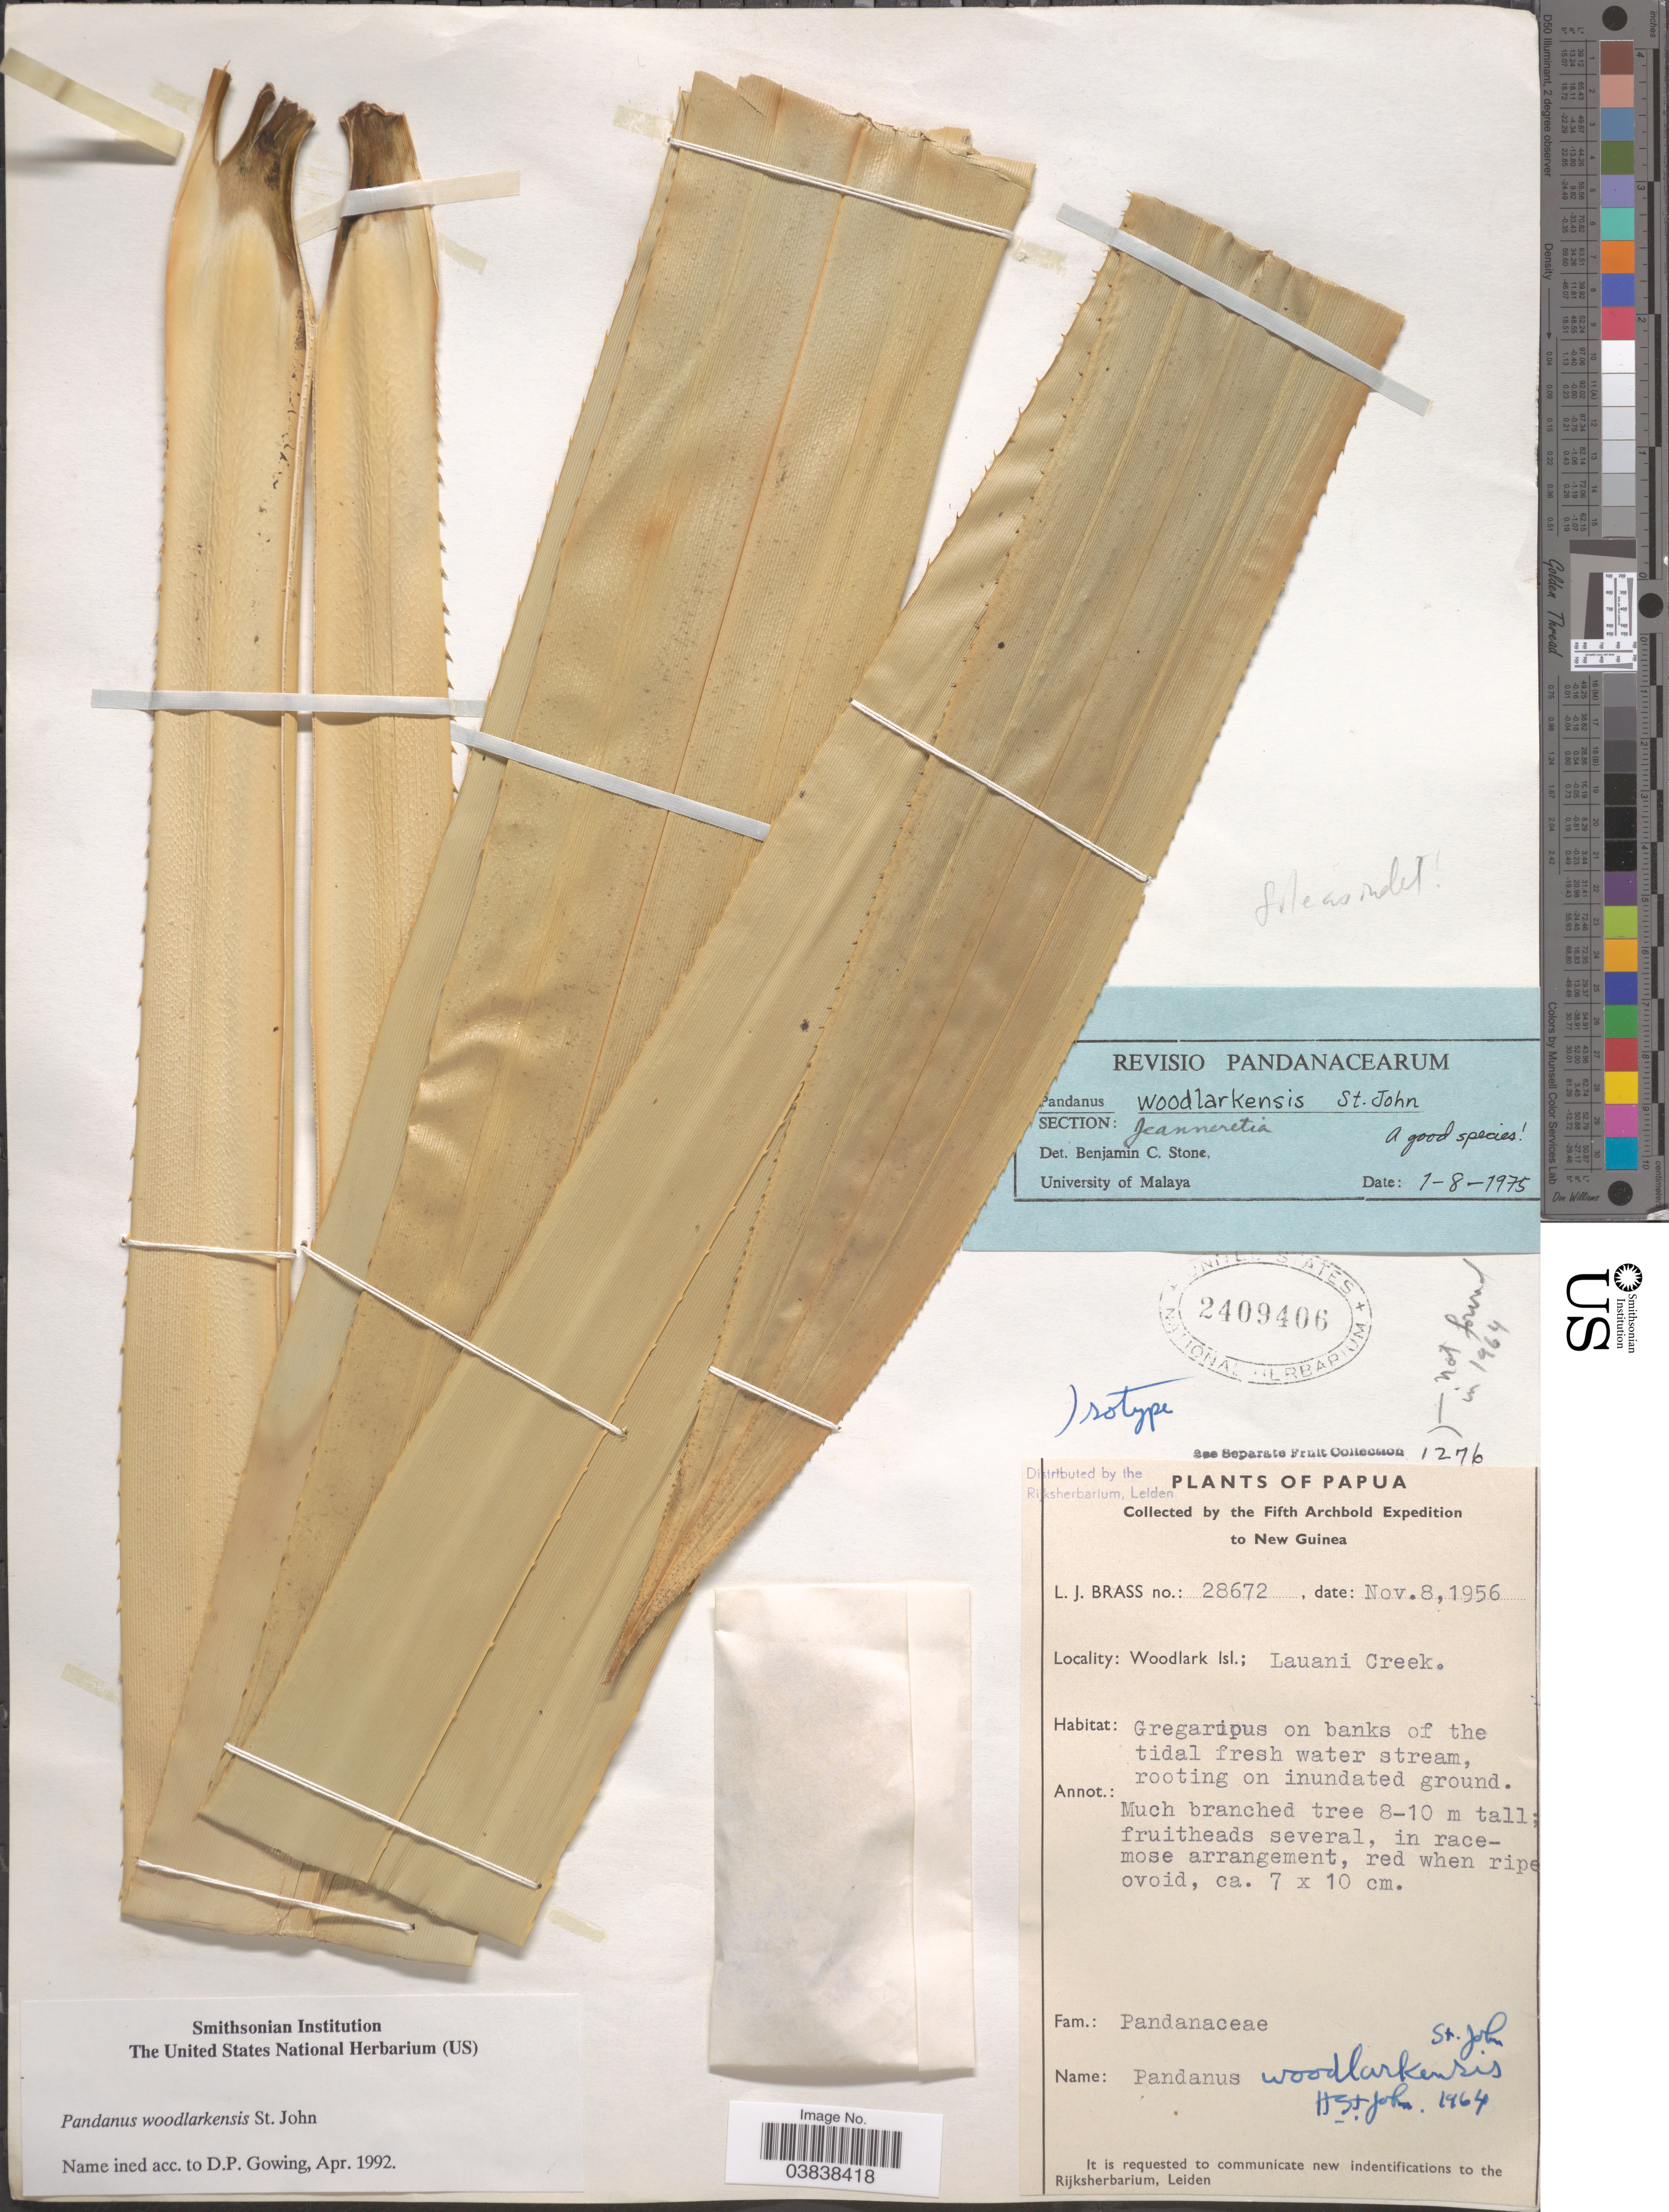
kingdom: Plantae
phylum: Tracheophyta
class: Liliopsida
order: Pandanales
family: Pandanaceae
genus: Pandanus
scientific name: Pandanus sp.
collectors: L. J. Brass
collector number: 28672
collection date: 1956-11-08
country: Papua New Guinea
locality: Papua. New Guinea. Woodlark Isl.; Lauani Creek.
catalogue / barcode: US 2409406